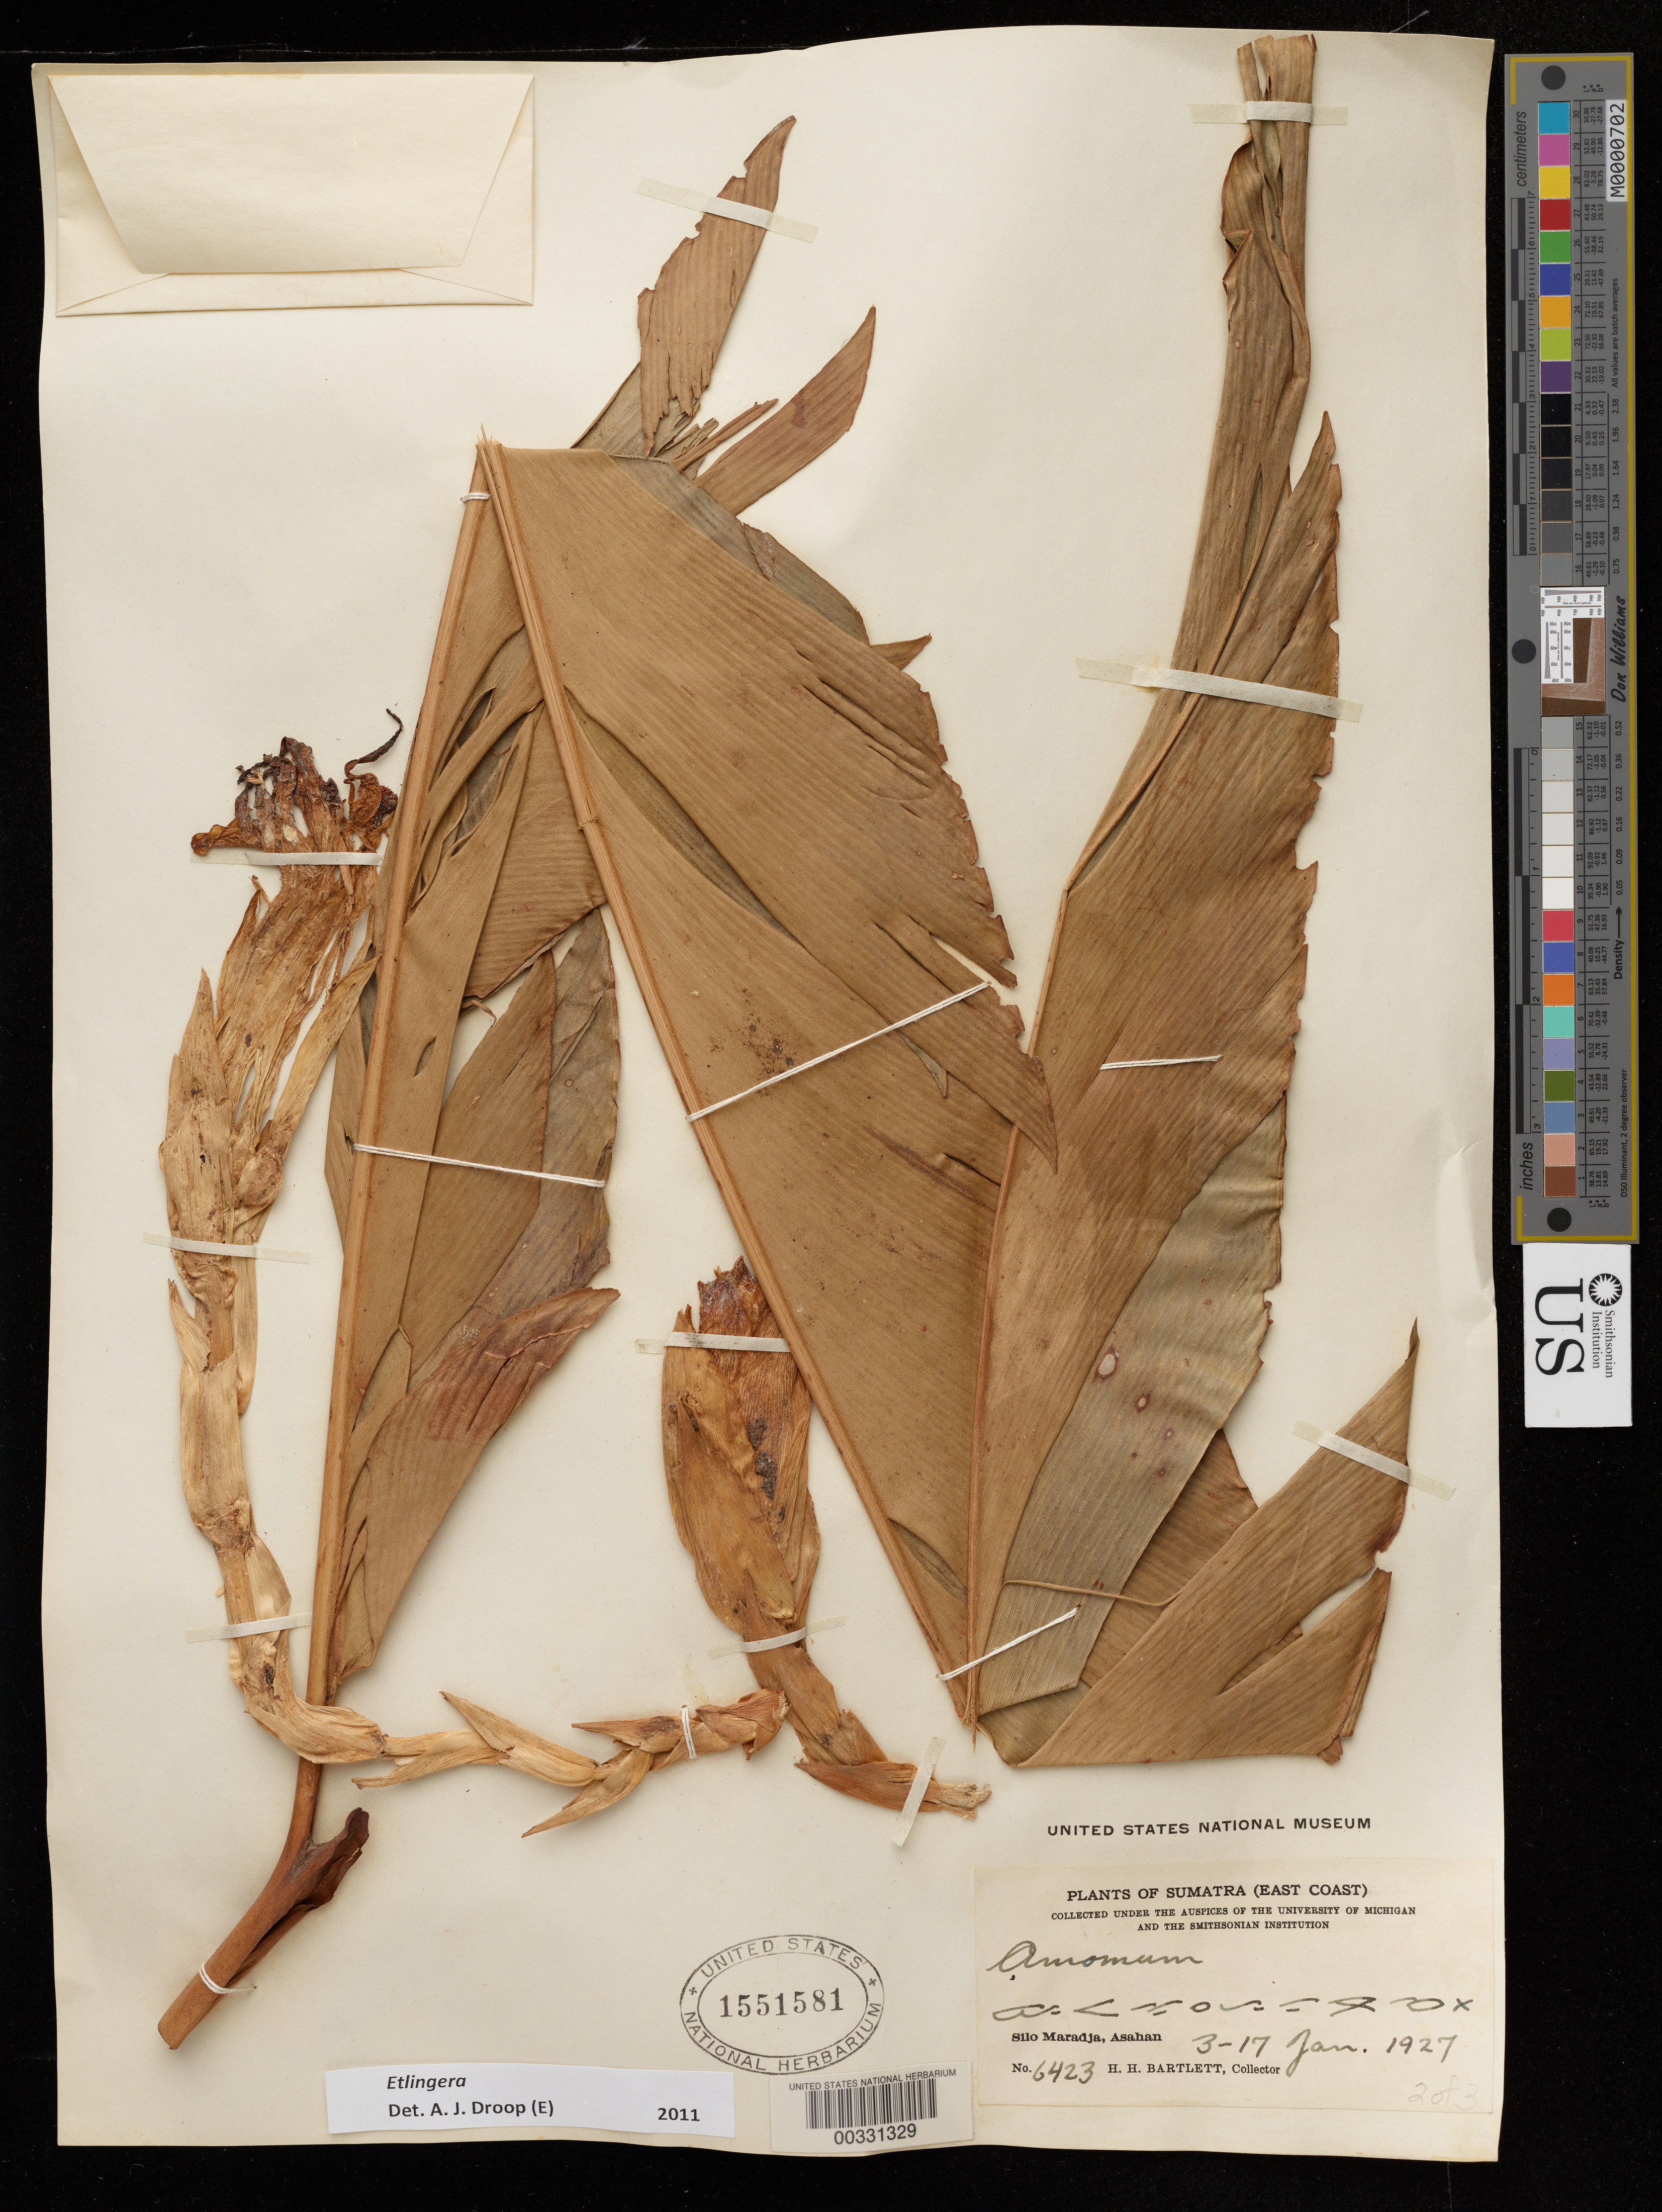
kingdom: Plantae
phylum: Tracheophyta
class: Liliopsida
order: Zingiberales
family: Zingiberaceae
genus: Etlingera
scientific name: Etlingera sp.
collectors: H. H. Bartlett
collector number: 6423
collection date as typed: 03 Jan 1927 to 17 Jan 1927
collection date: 1927-01-03/1927-01-17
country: Indonesia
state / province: Sumatra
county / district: Sumatera Utara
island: Sumatra I.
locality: Silo Maradja, Asahan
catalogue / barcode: US 1551581